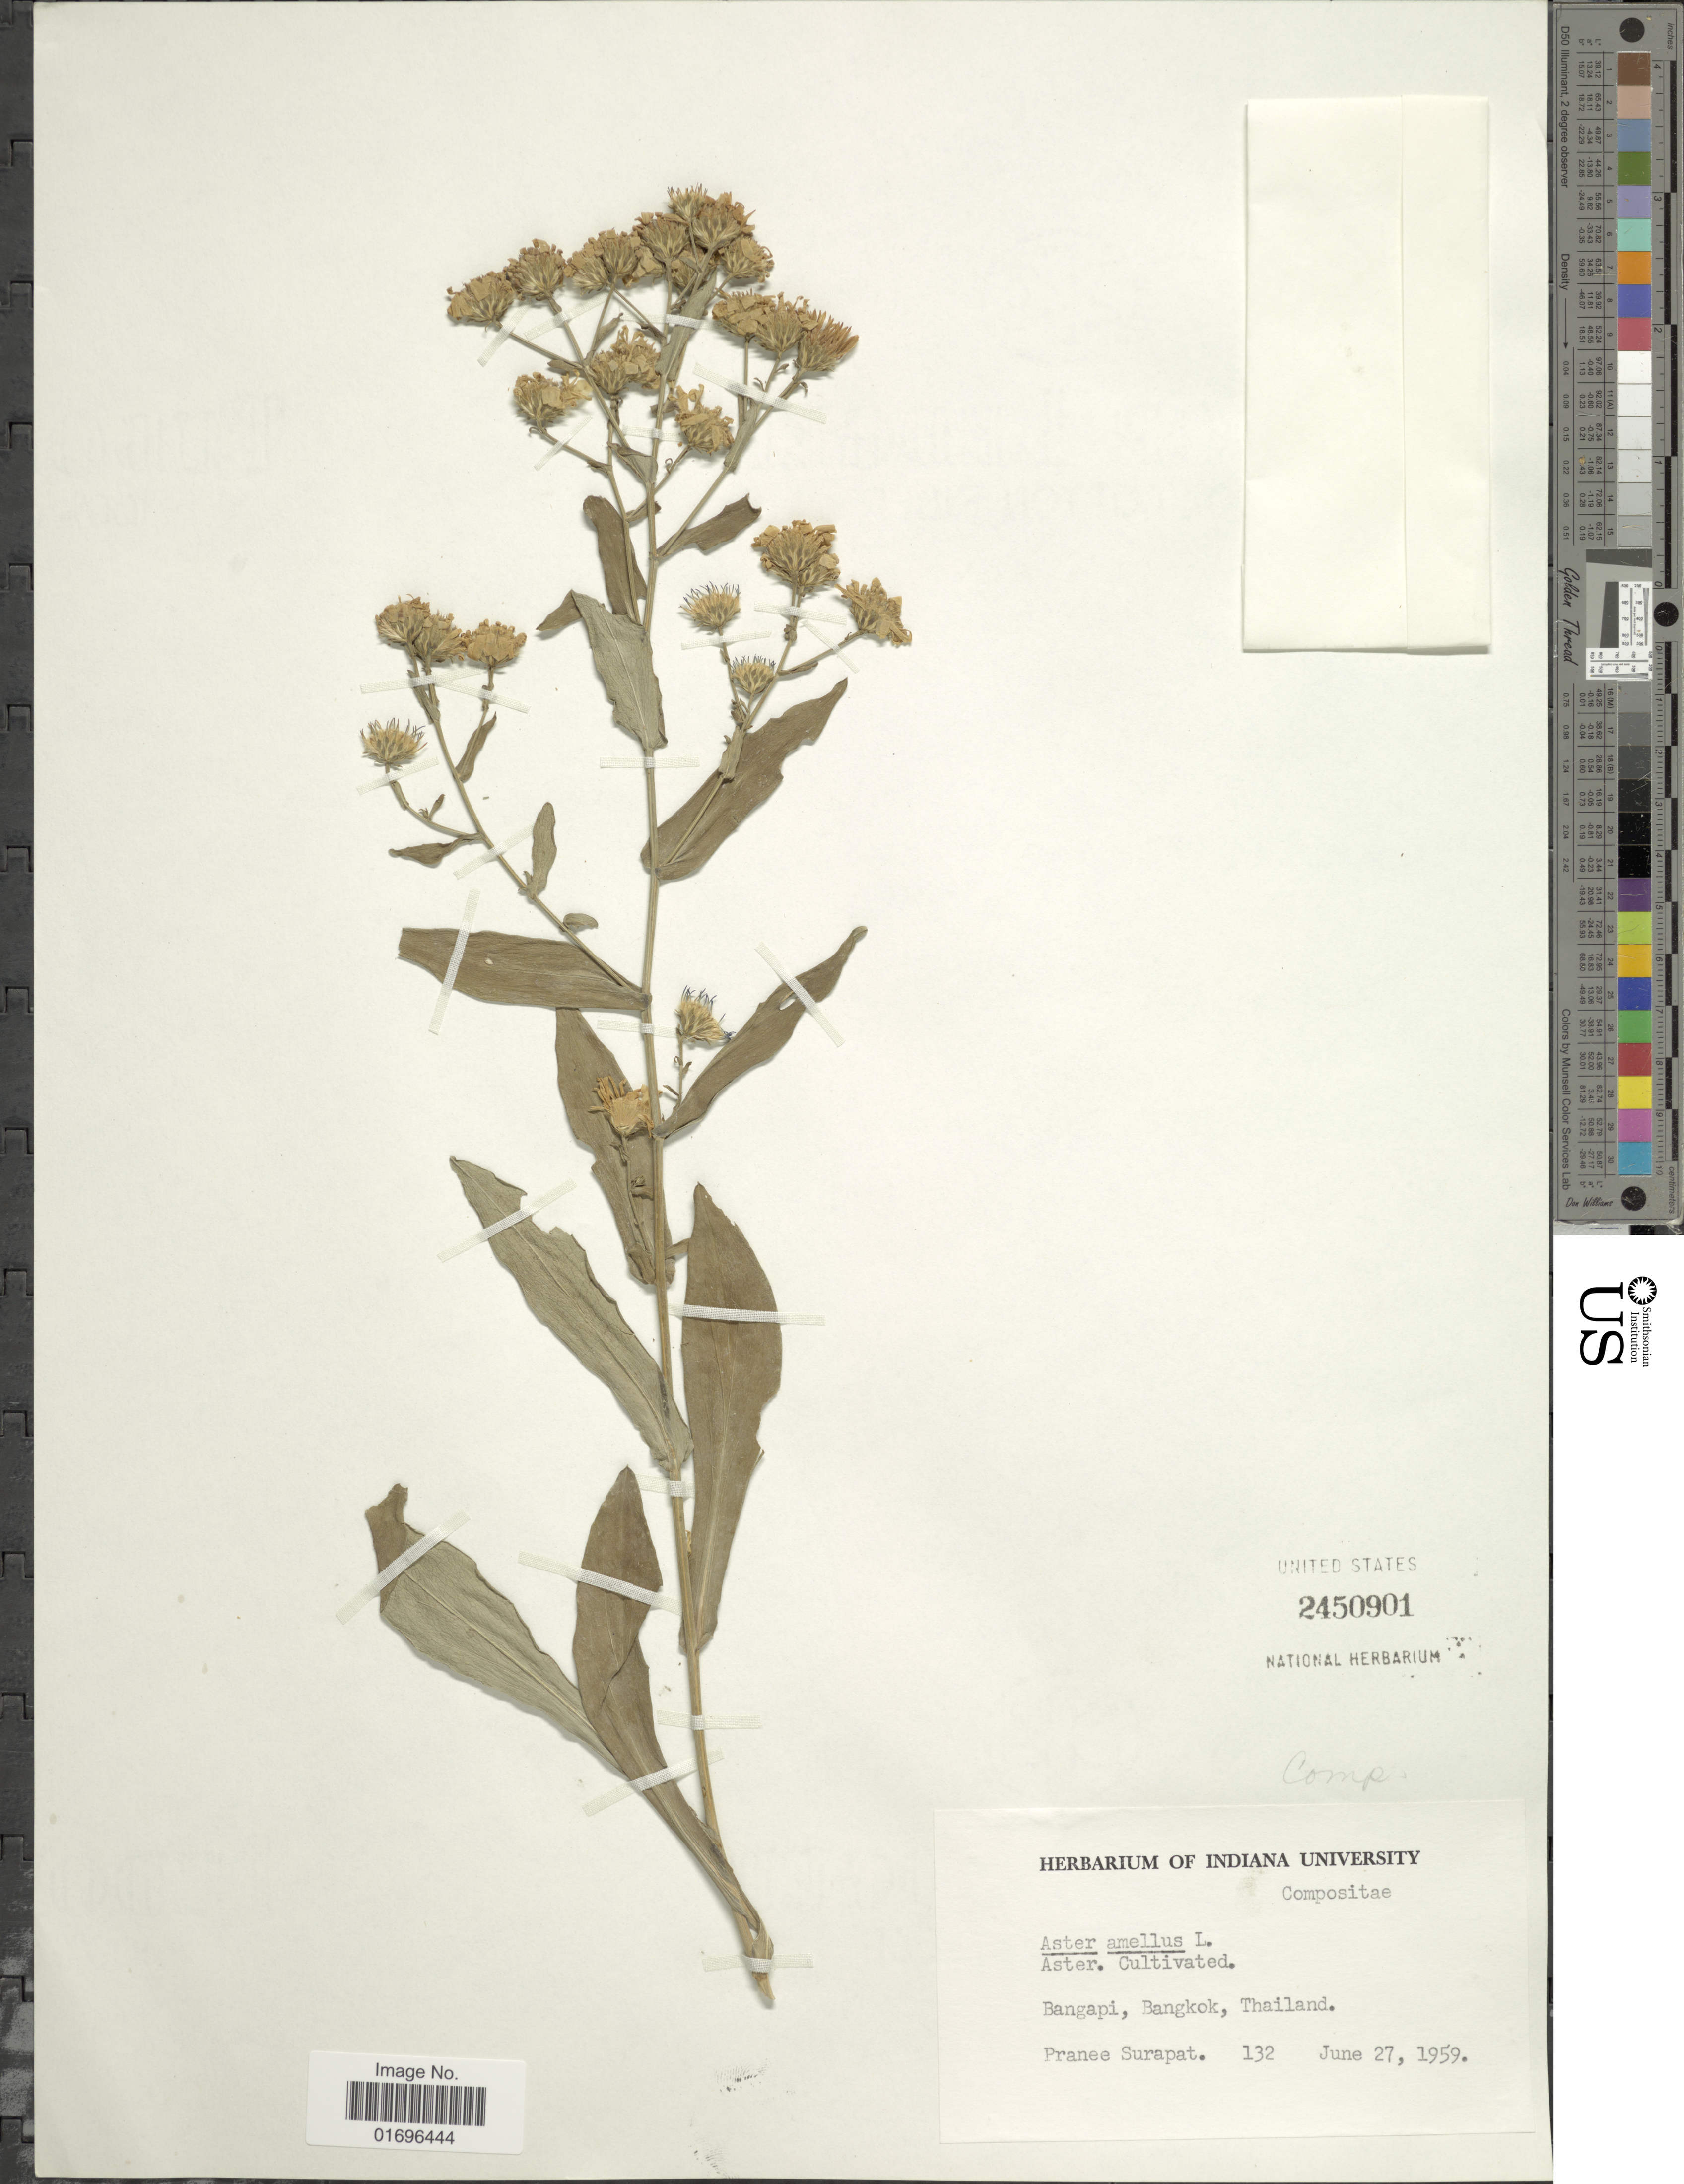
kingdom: Plantae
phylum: Tracheophyta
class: Magnoliopsida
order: Asterales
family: Asteraceae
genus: Aster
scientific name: Aster amellus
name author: L.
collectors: P. Surapat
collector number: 132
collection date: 1959-06-27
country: Thailand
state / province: Bangkok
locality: Bangapi, Bangkok, Thailand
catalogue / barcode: US 2450901